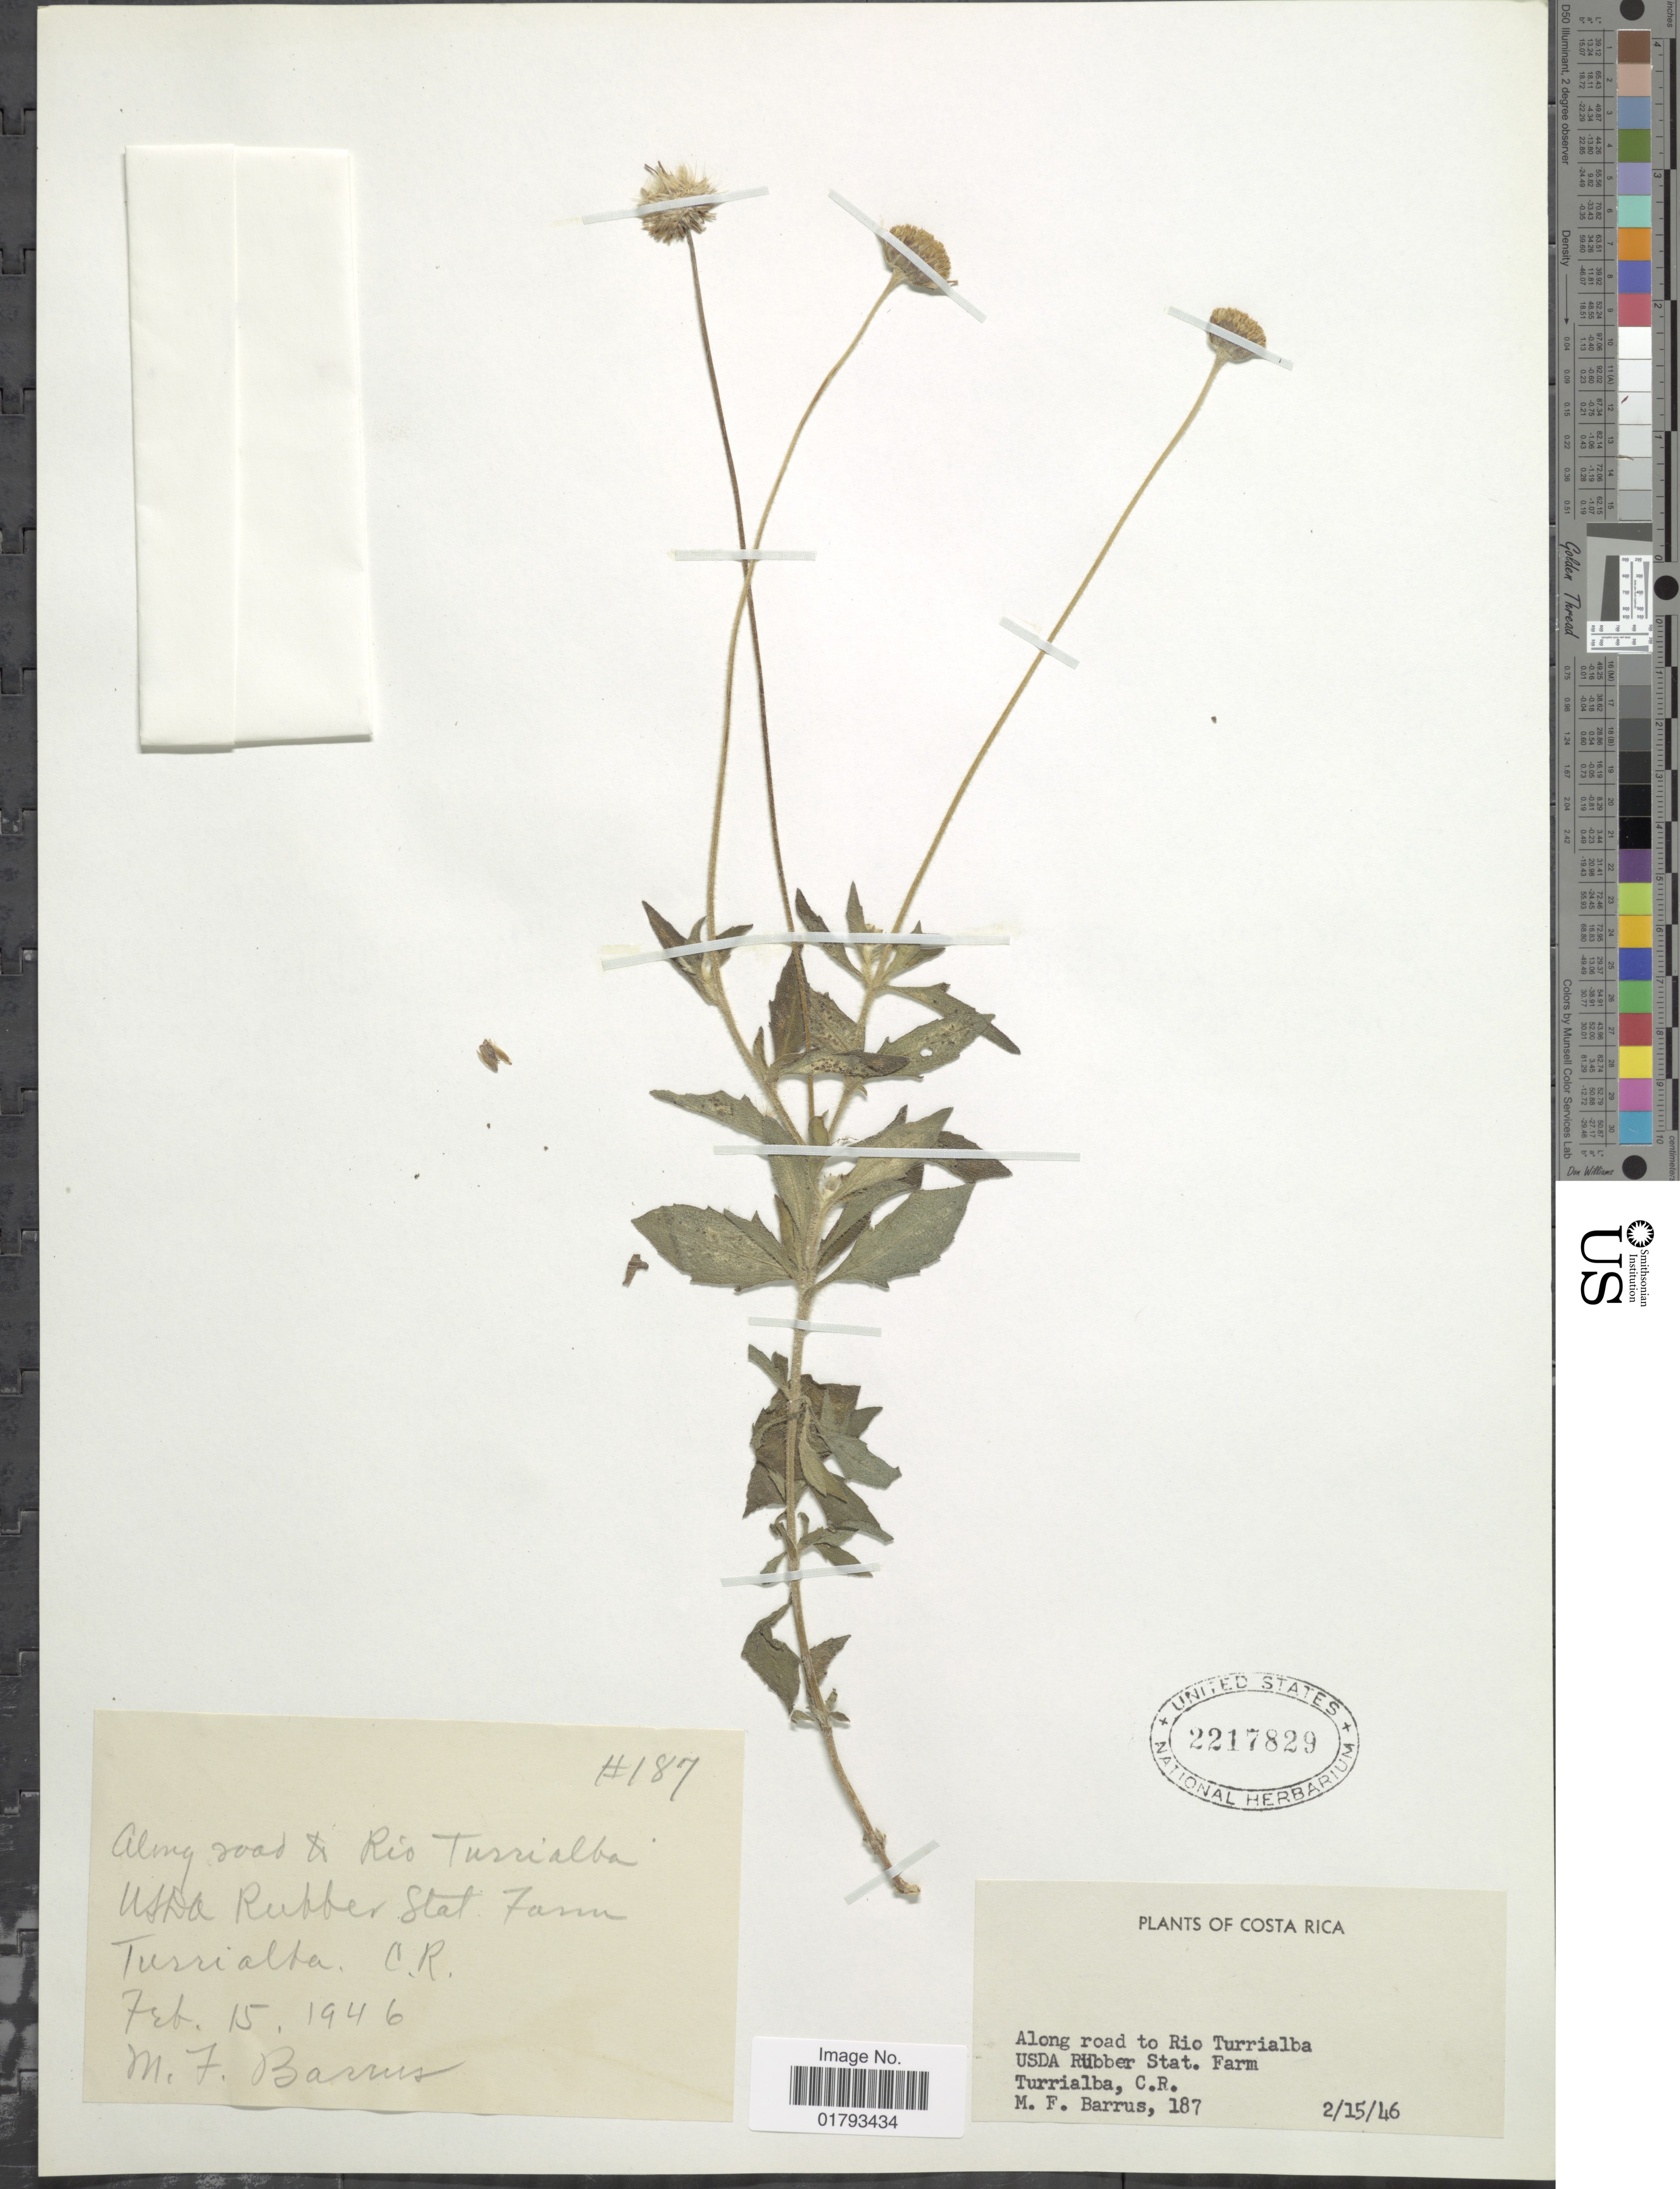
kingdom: Plantae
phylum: Tracheophyta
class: Magnoliopsida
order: Asterales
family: Asteraceae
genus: Tridax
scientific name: Tridax procumbens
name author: L.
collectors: M. Barrus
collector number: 187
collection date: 1946-02-15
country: Costa Rica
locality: Along road to Rio Turrialba USDA Rubber Stat. Farm.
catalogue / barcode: US 2217829